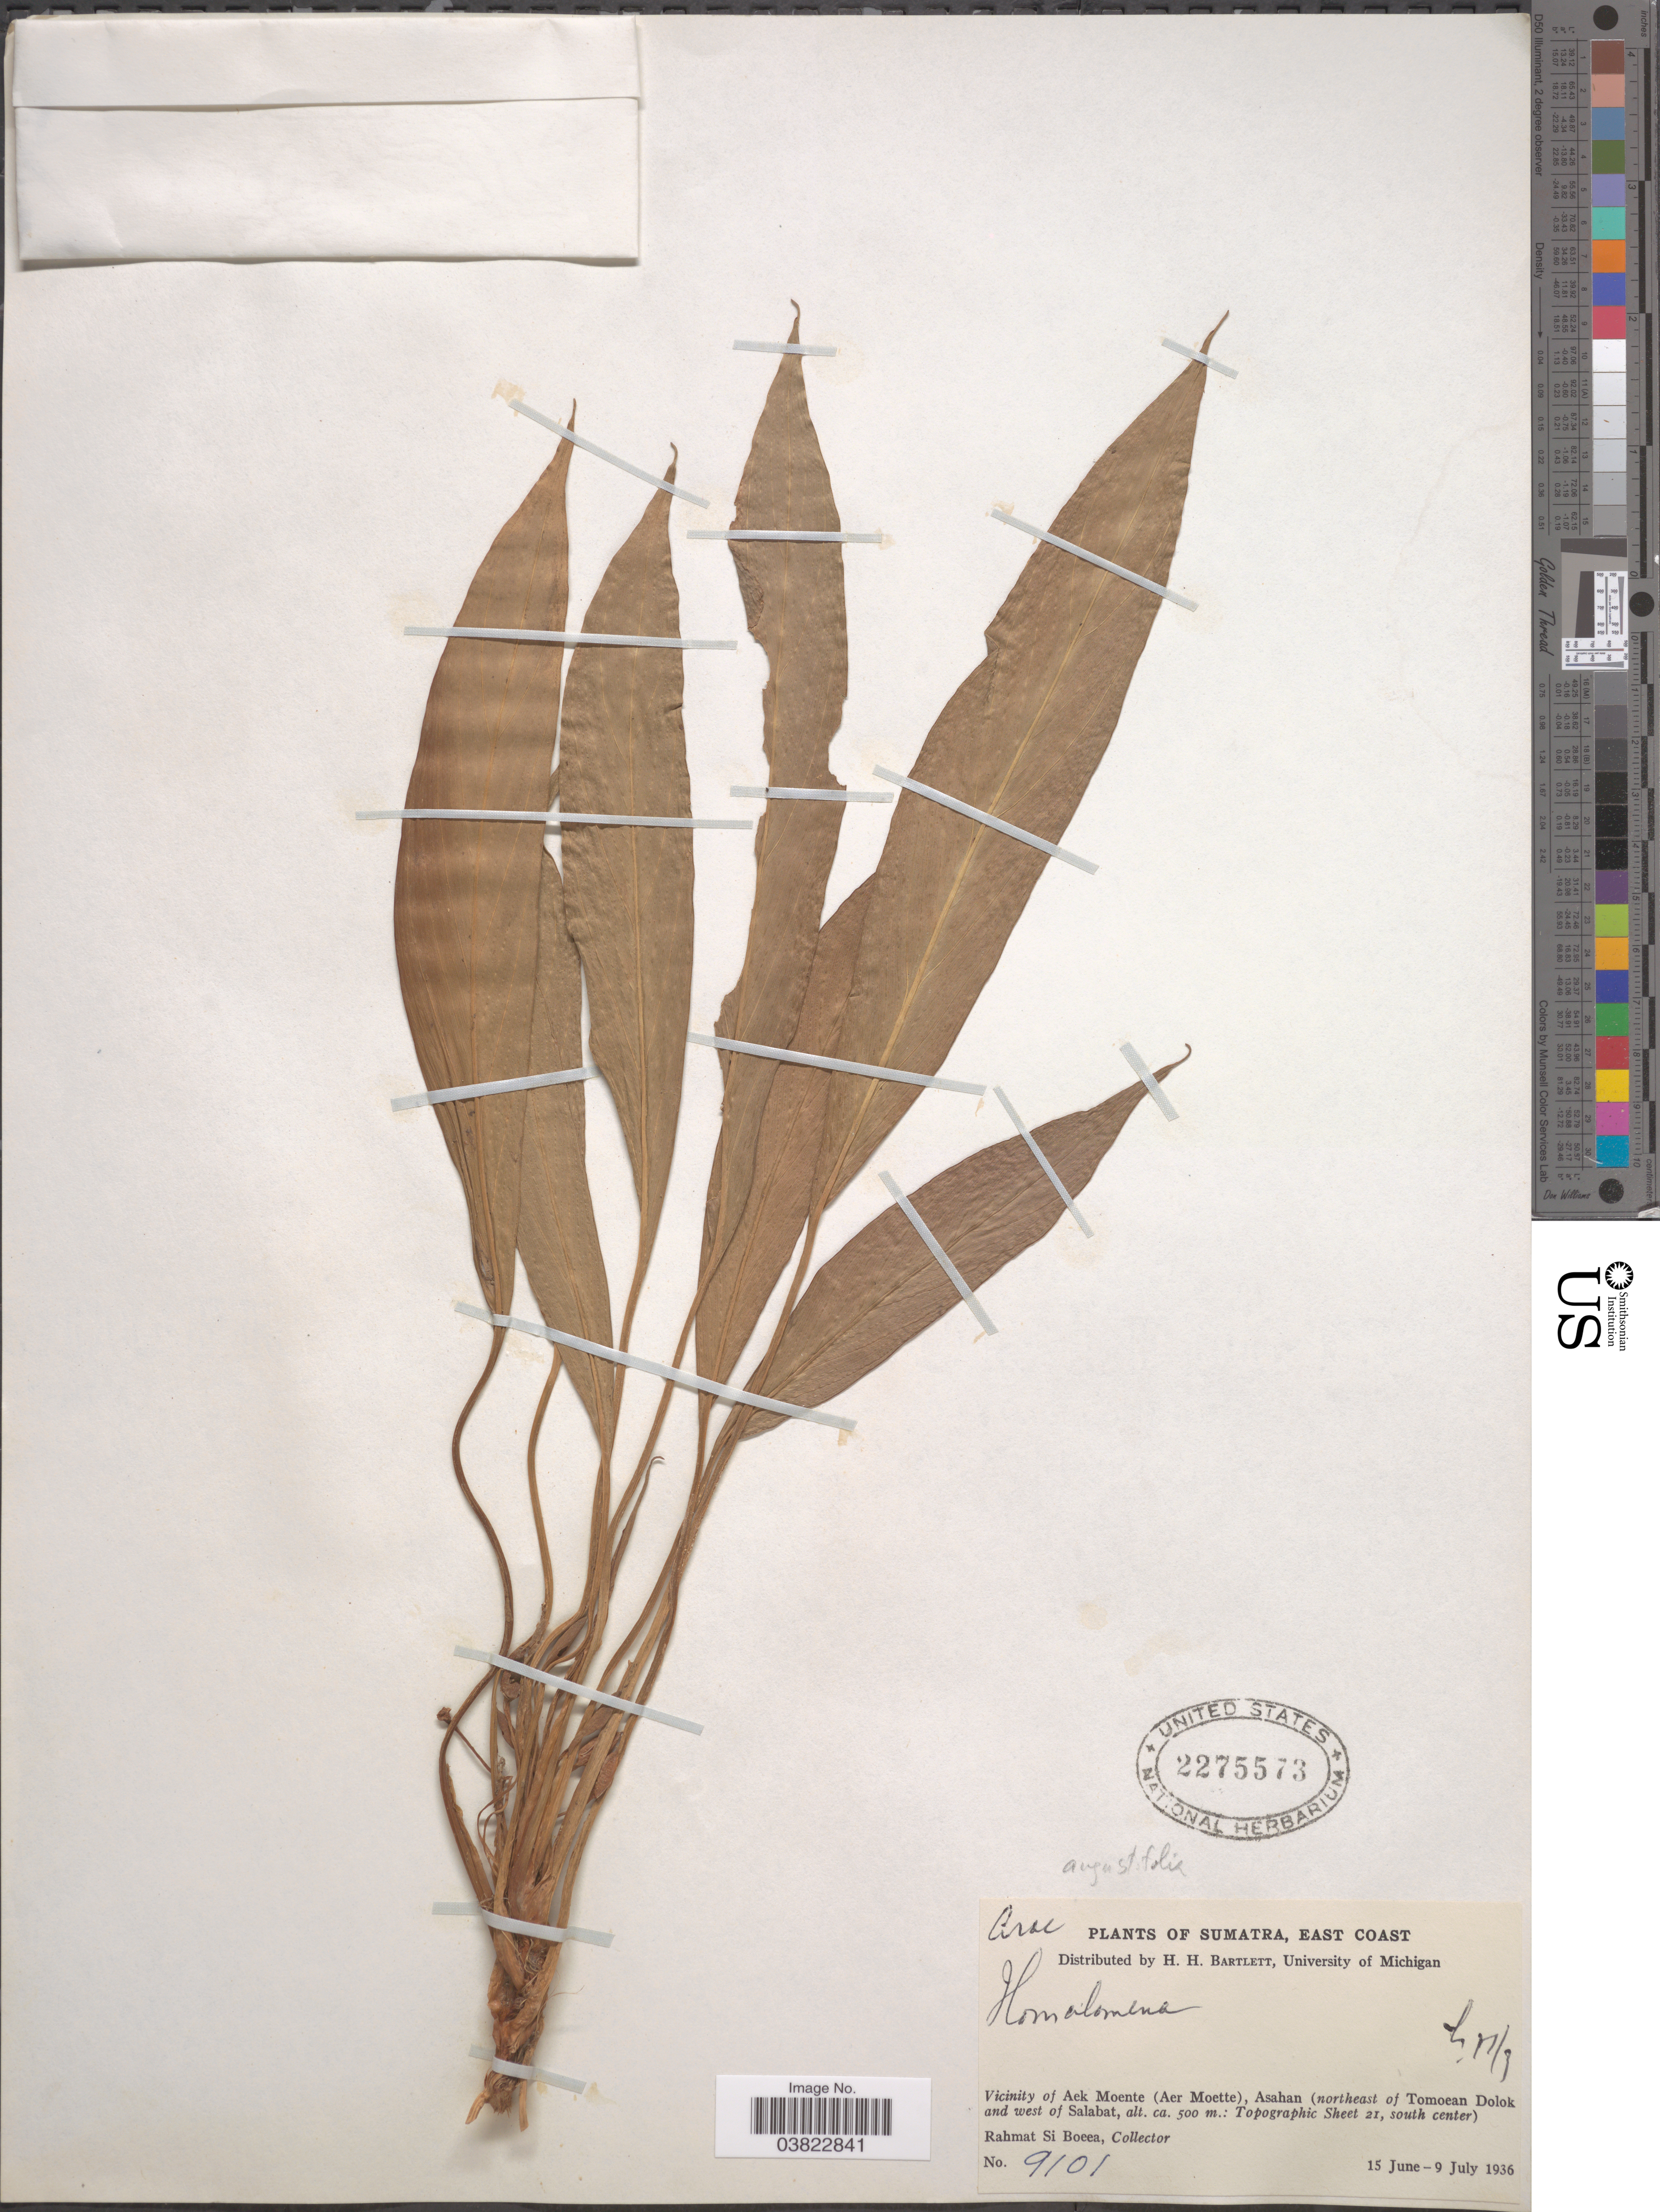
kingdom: Plantae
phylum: Tracheophyta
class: Liliopsida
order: Alismatales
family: Araceae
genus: Homalomena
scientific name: Homalomena angustifolia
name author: (Jack) Hook. f.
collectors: Rahmat Si Boeea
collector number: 9101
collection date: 1936-06-15/1936-07-09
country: Indonesia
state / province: Sumatra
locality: East Coast. Vicinity of Aek Moente ( Aer Moette), Asahan (northeast of Tomoean Dolok and west of Salabat: Topographic Sheet 21, south center).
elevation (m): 500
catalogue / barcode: US 2275573